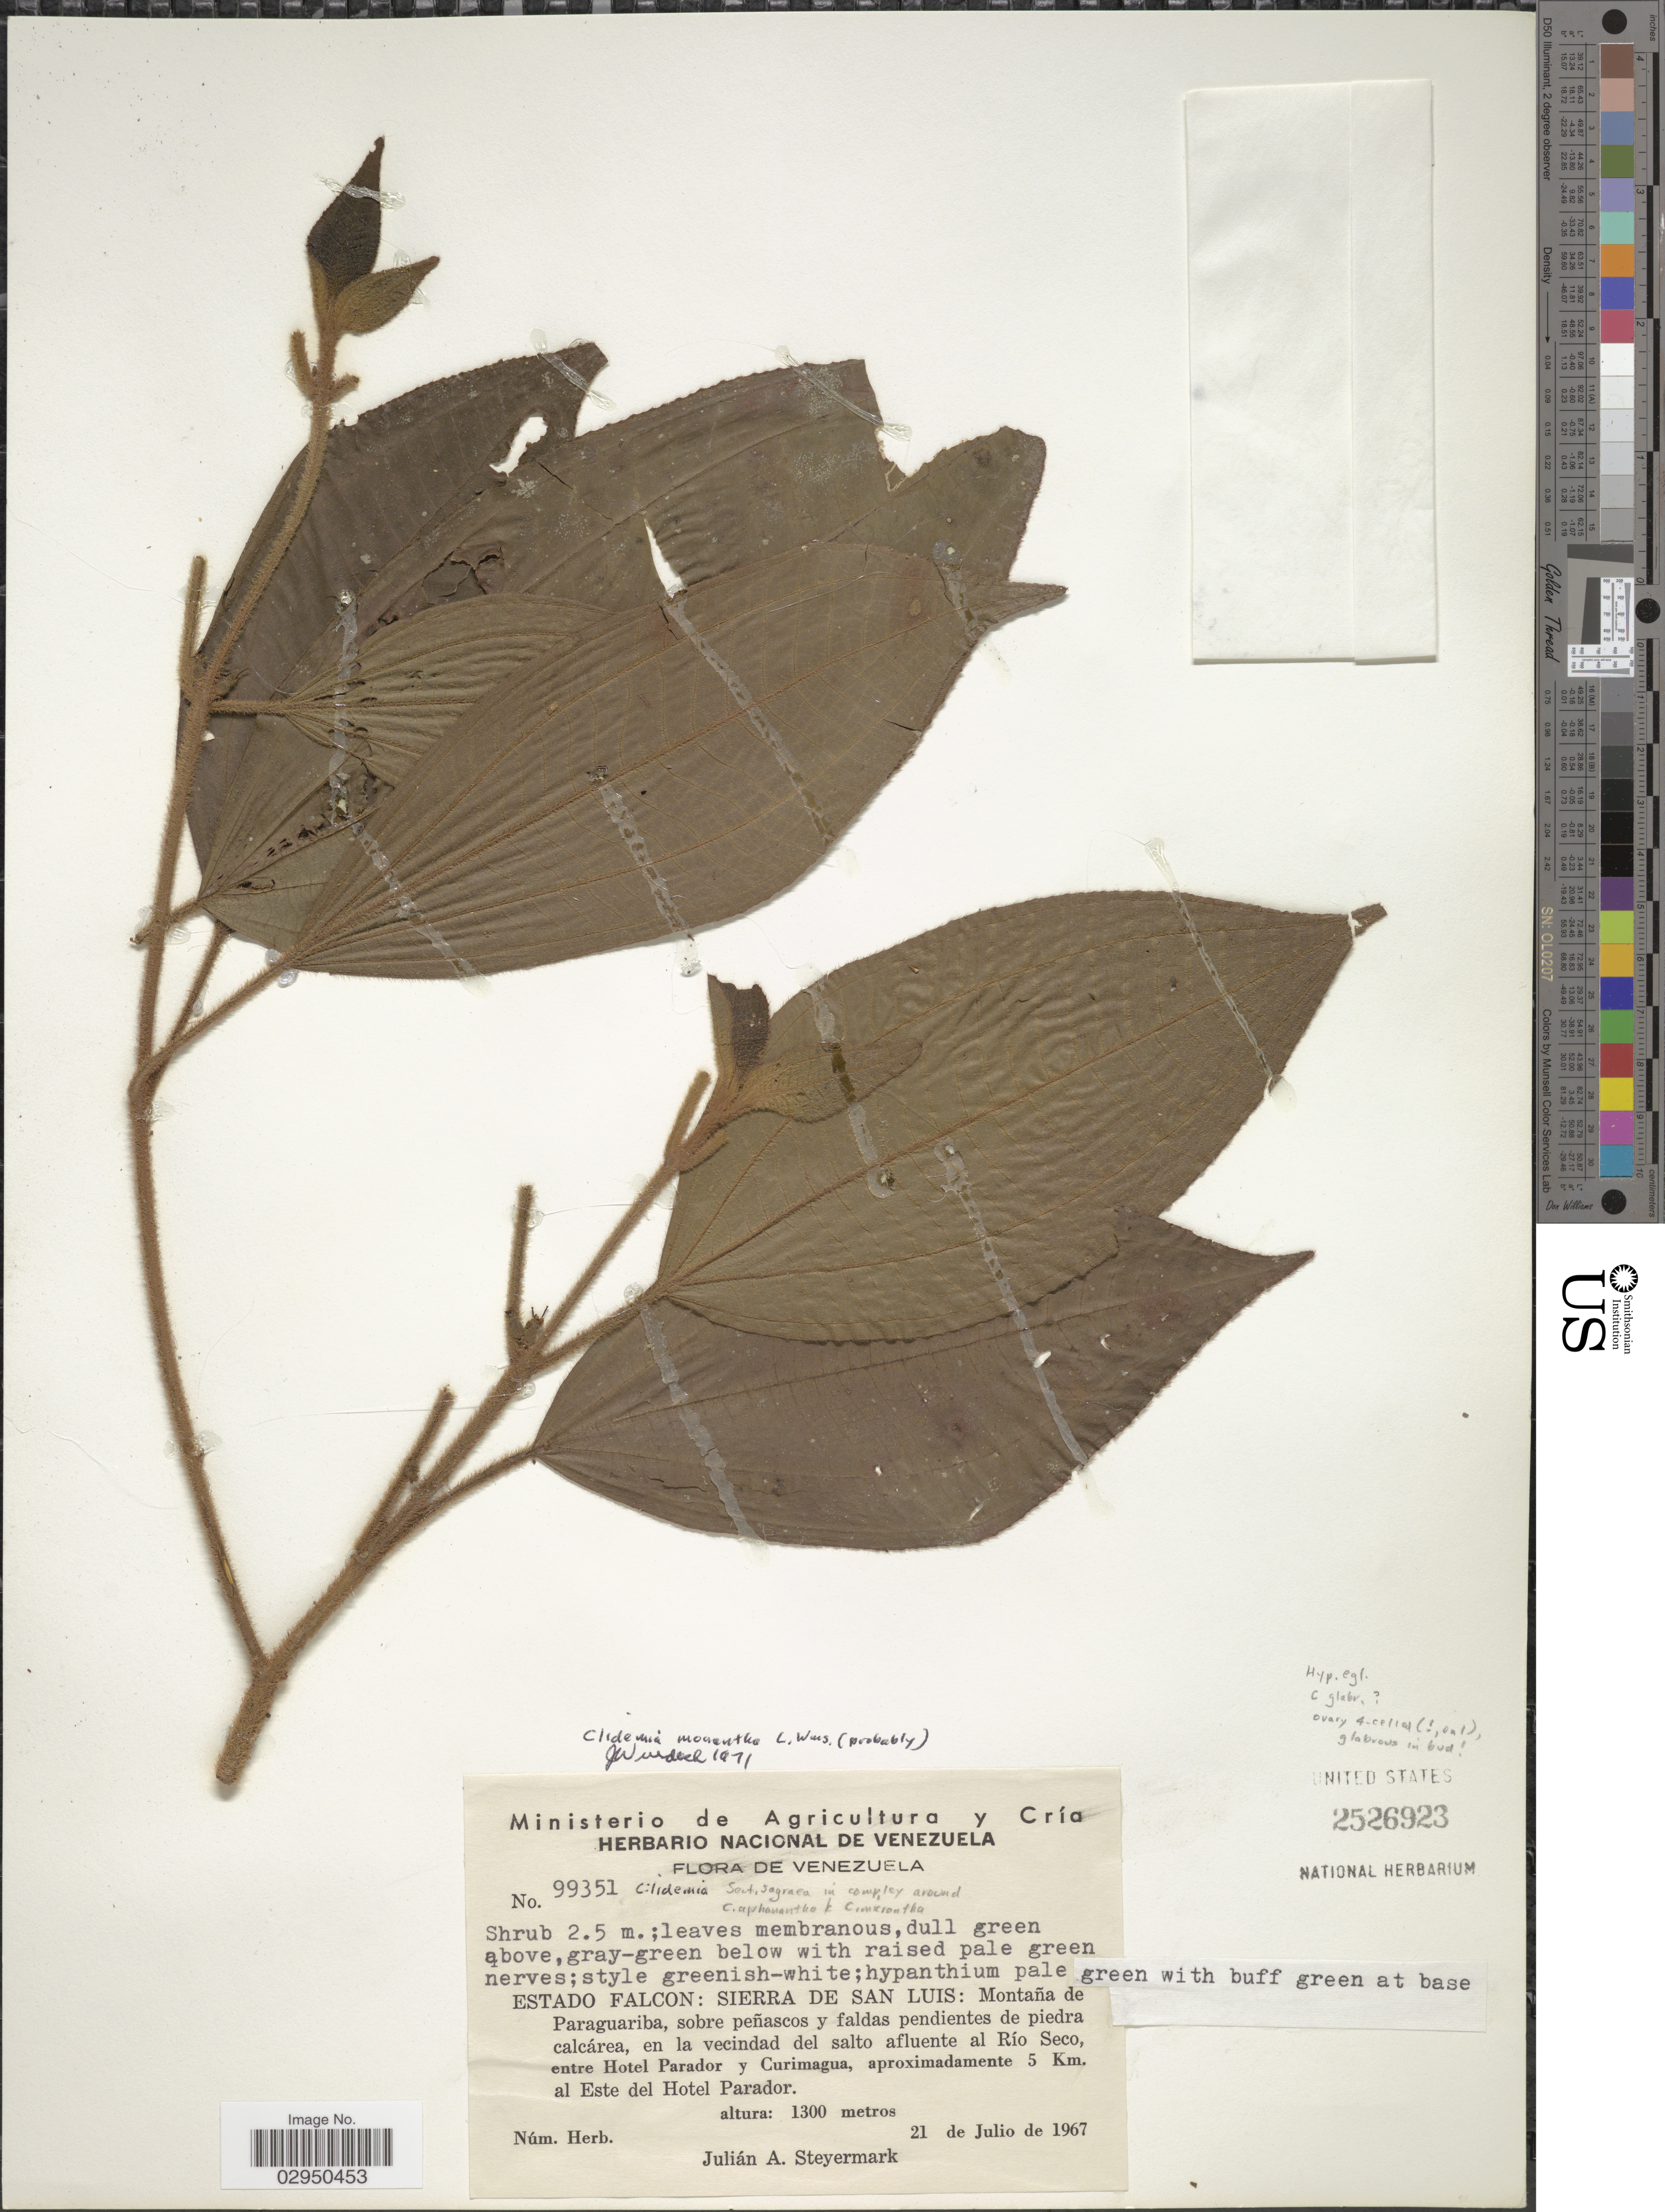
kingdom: Plantae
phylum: Tracheophyta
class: Magnoliopsida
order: Myrtales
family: Melastomataceae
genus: Clidemia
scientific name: Clidemia monantha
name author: L.O. Williams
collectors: J. Steyermark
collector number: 99351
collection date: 1967-07-21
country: Venezuela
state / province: Falcón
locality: Sierra de San Luis: Montaña de Paraguariba, sobre peñascos y faldas pendientes de piedra calcárea, en la vecindad del salto afluente al Río Seco, entre Hotel Parador y Curimagua, aproximadamente 5 Km. al Este del Hotel Parador.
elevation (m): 1300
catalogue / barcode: US 2526923